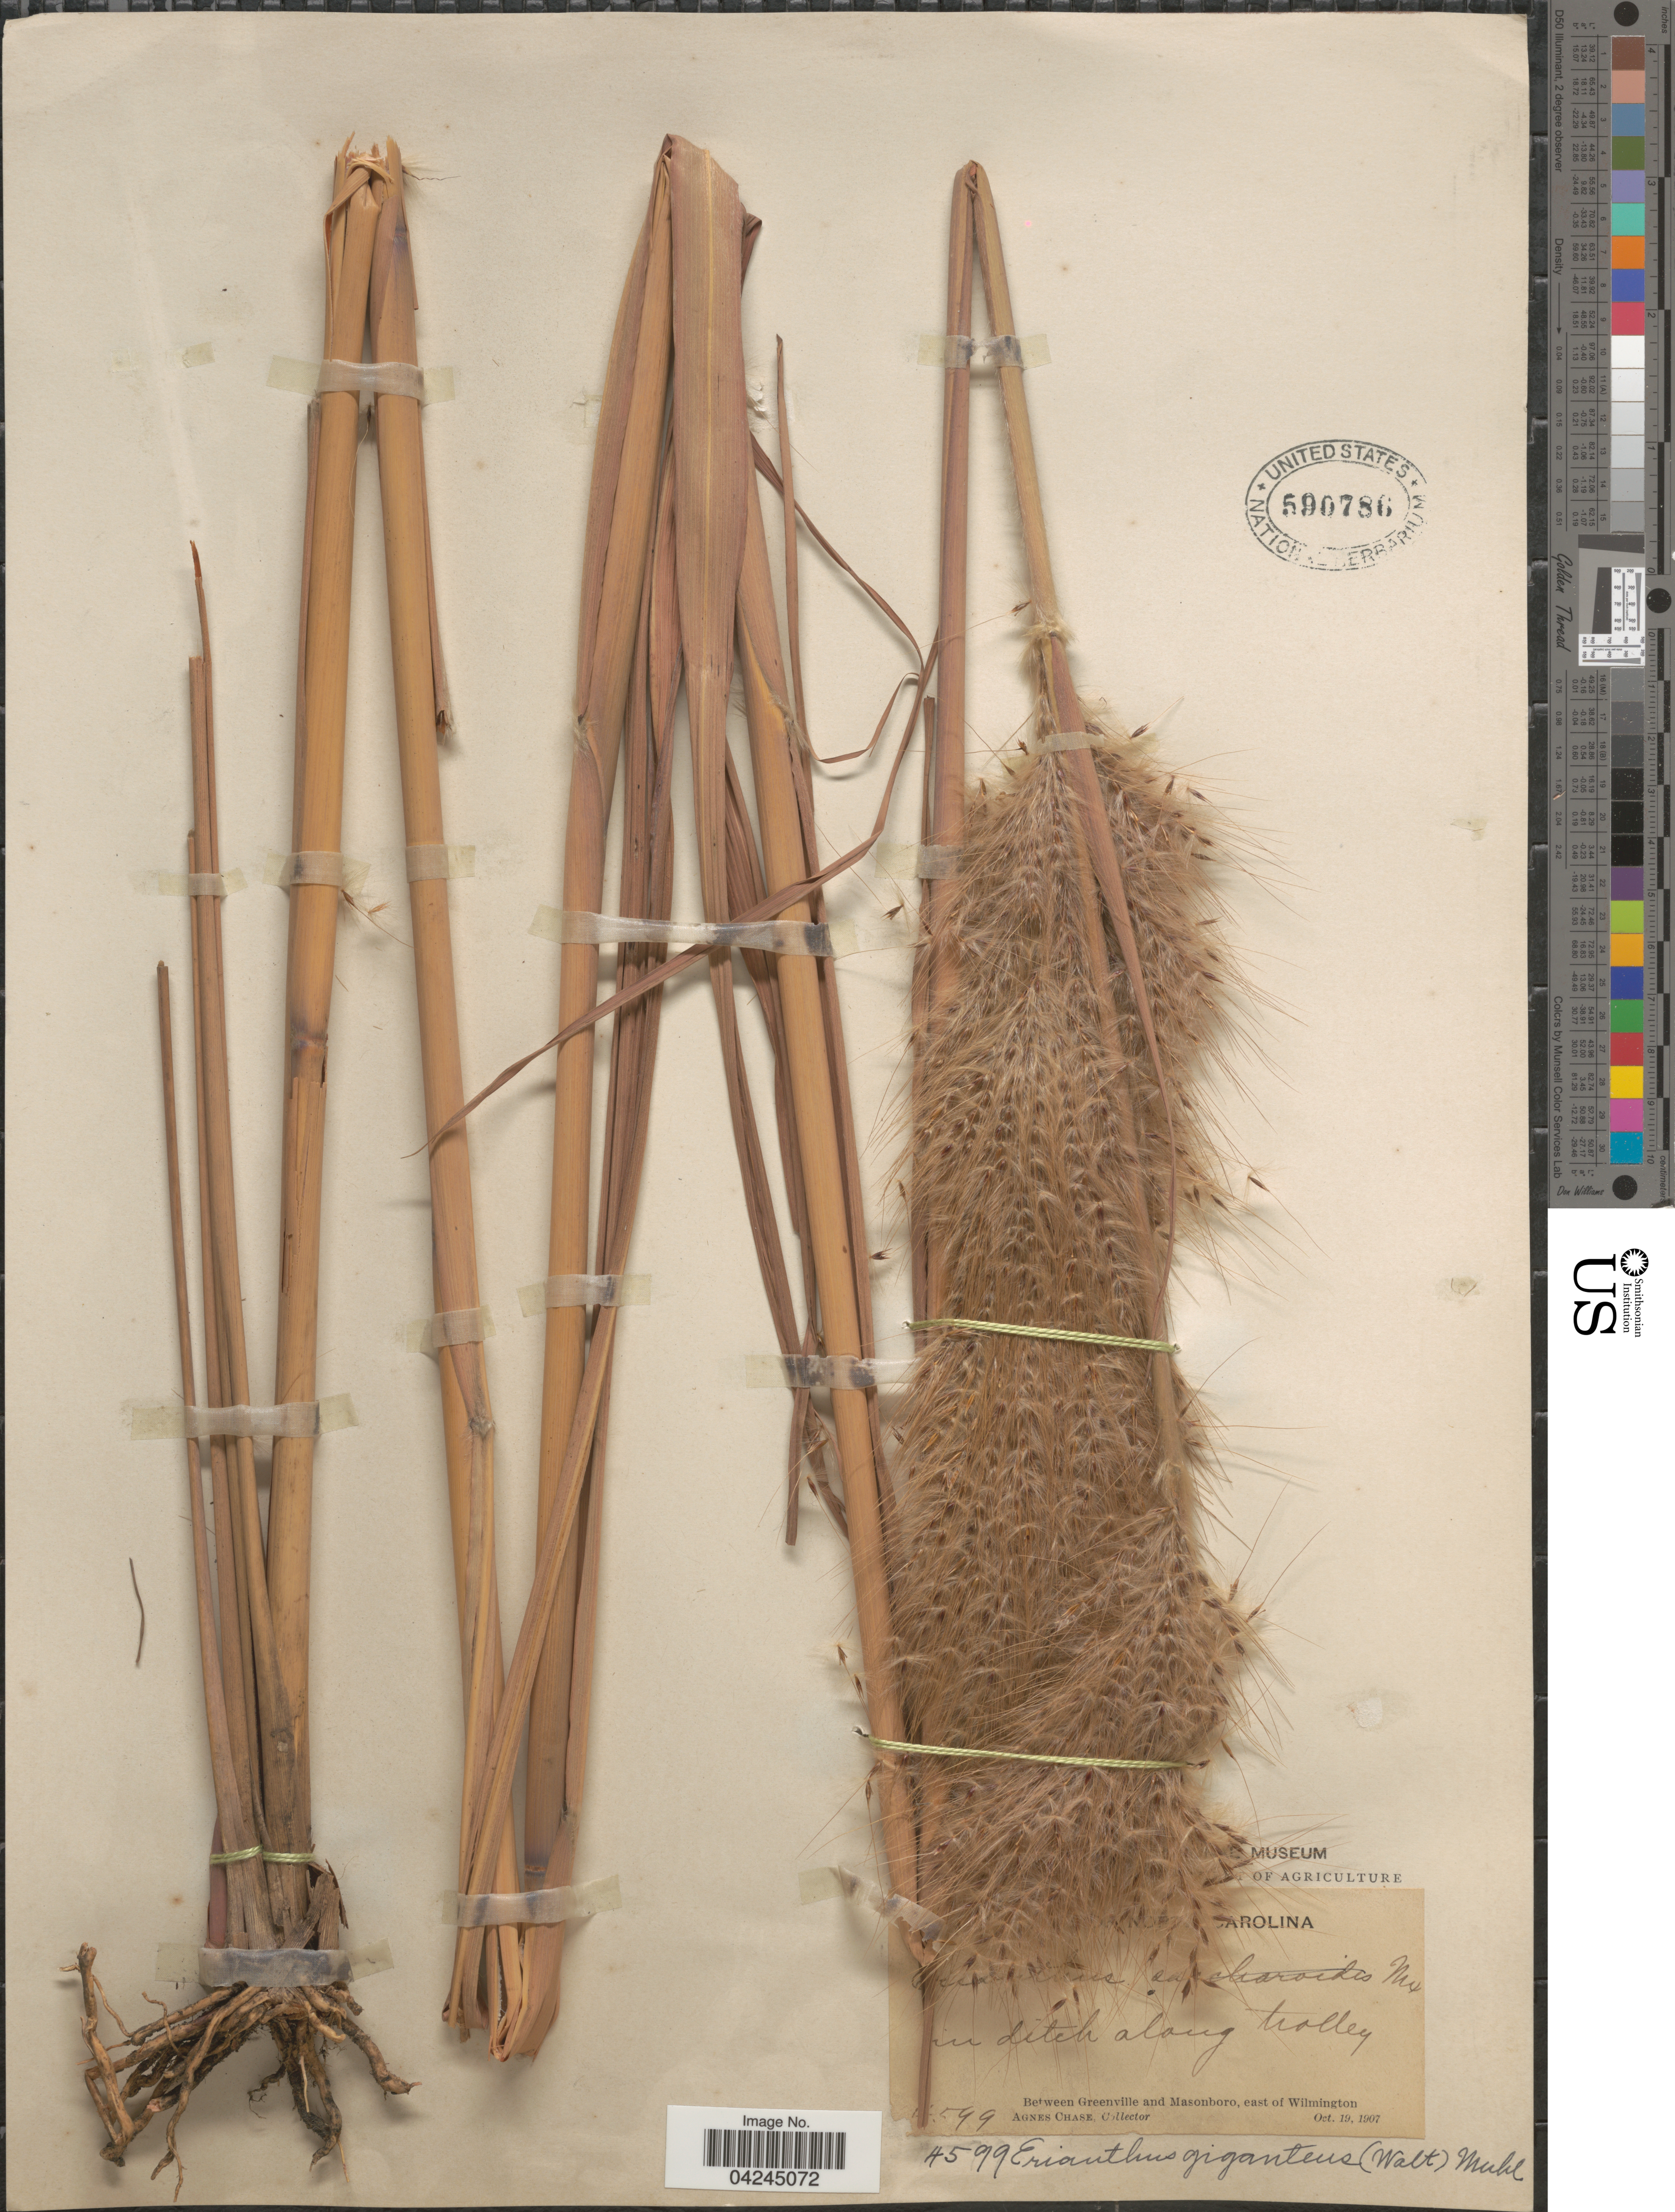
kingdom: Plantae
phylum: Tracheophyta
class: Liliopsida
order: Poales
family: Poaceae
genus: Erianthus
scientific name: Erianthus giganteus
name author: (Walter) P. Beauv.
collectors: A. Chase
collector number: !599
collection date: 1907-10-19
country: United States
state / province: North Carolina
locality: Between Gainesville and Masonboro, east of Wilmington.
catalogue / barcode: US 590786